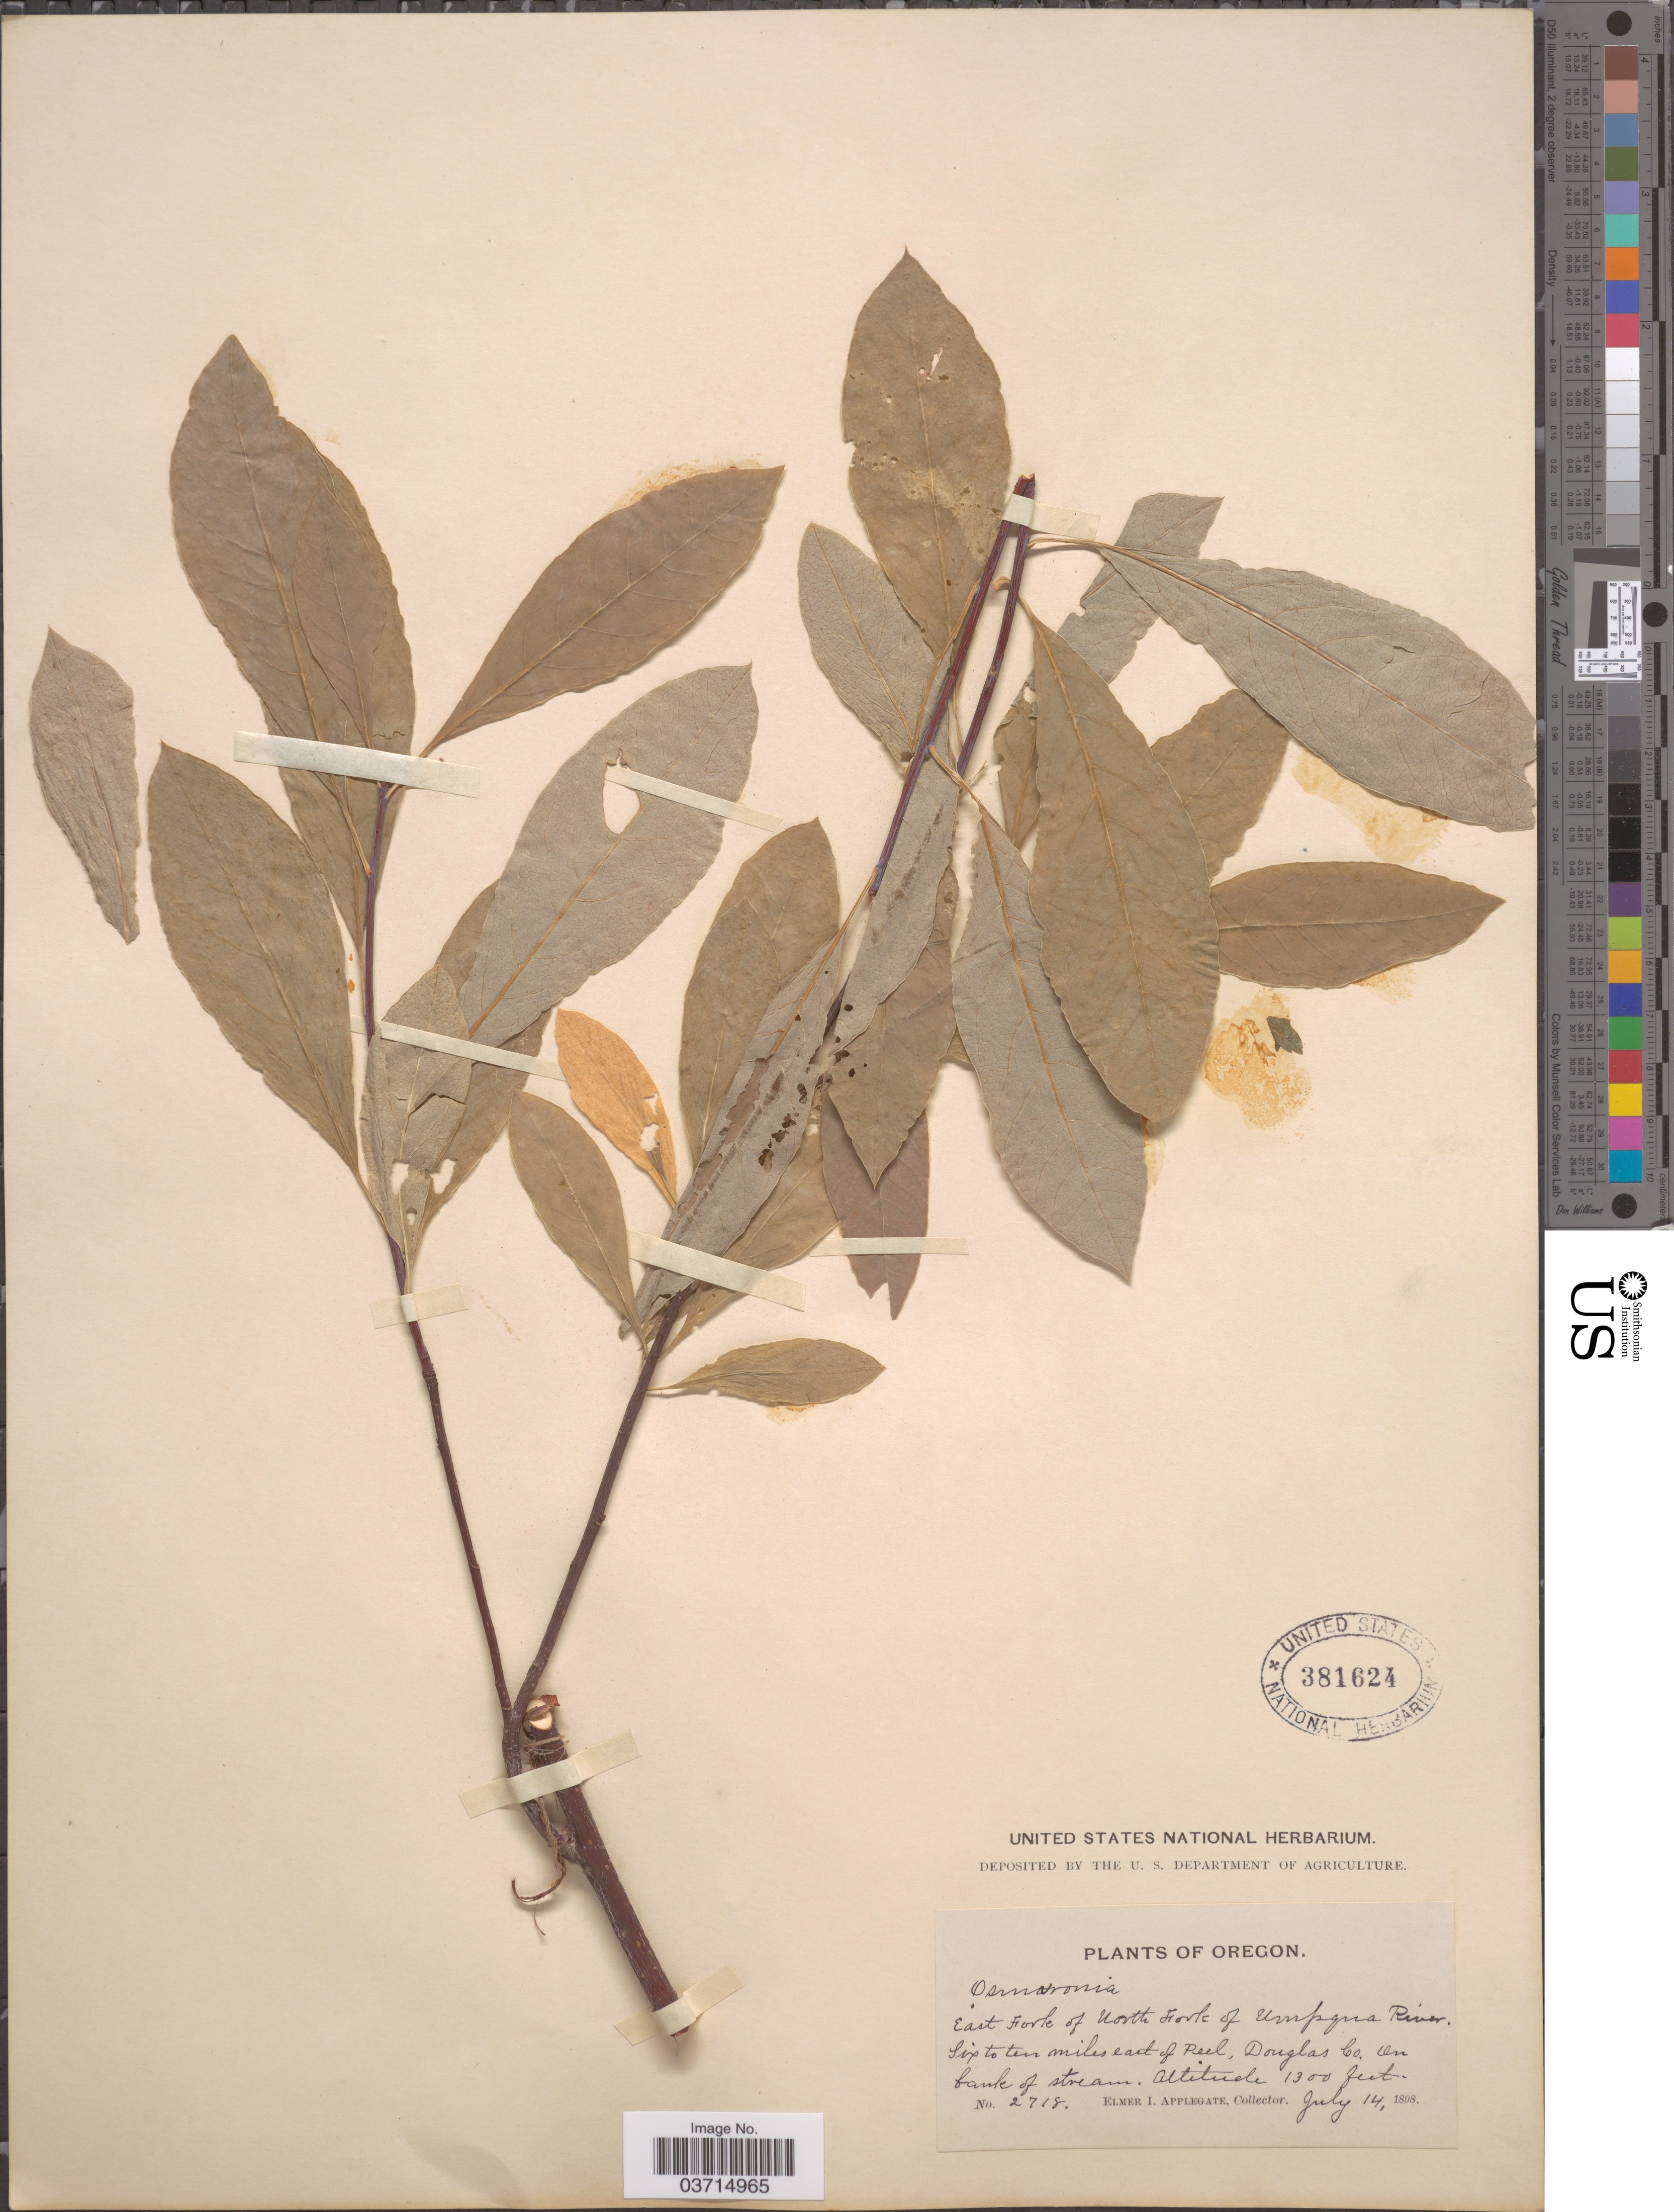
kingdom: Plantae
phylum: Tracheophyta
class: Magnoliopsida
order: Rosales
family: Rosaceae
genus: Oemleria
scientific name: Oemleria cerasiformis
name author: (Torr. & A. Gray ex Hook. & Arn.) J.W. Landon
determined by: Strong, Mark T., (BOT), Smithsonian Institution - National Museum of Natural History (UNITED STATES)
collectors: E. I. Applegate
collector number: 2718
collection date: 1898-07-14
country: United States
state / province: Oregon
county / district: Douglas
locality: East Fork of North Fork of Umpqua River. Six to ten miles east of Peel, Douglas Co.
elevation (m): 396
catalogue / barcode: US 381624